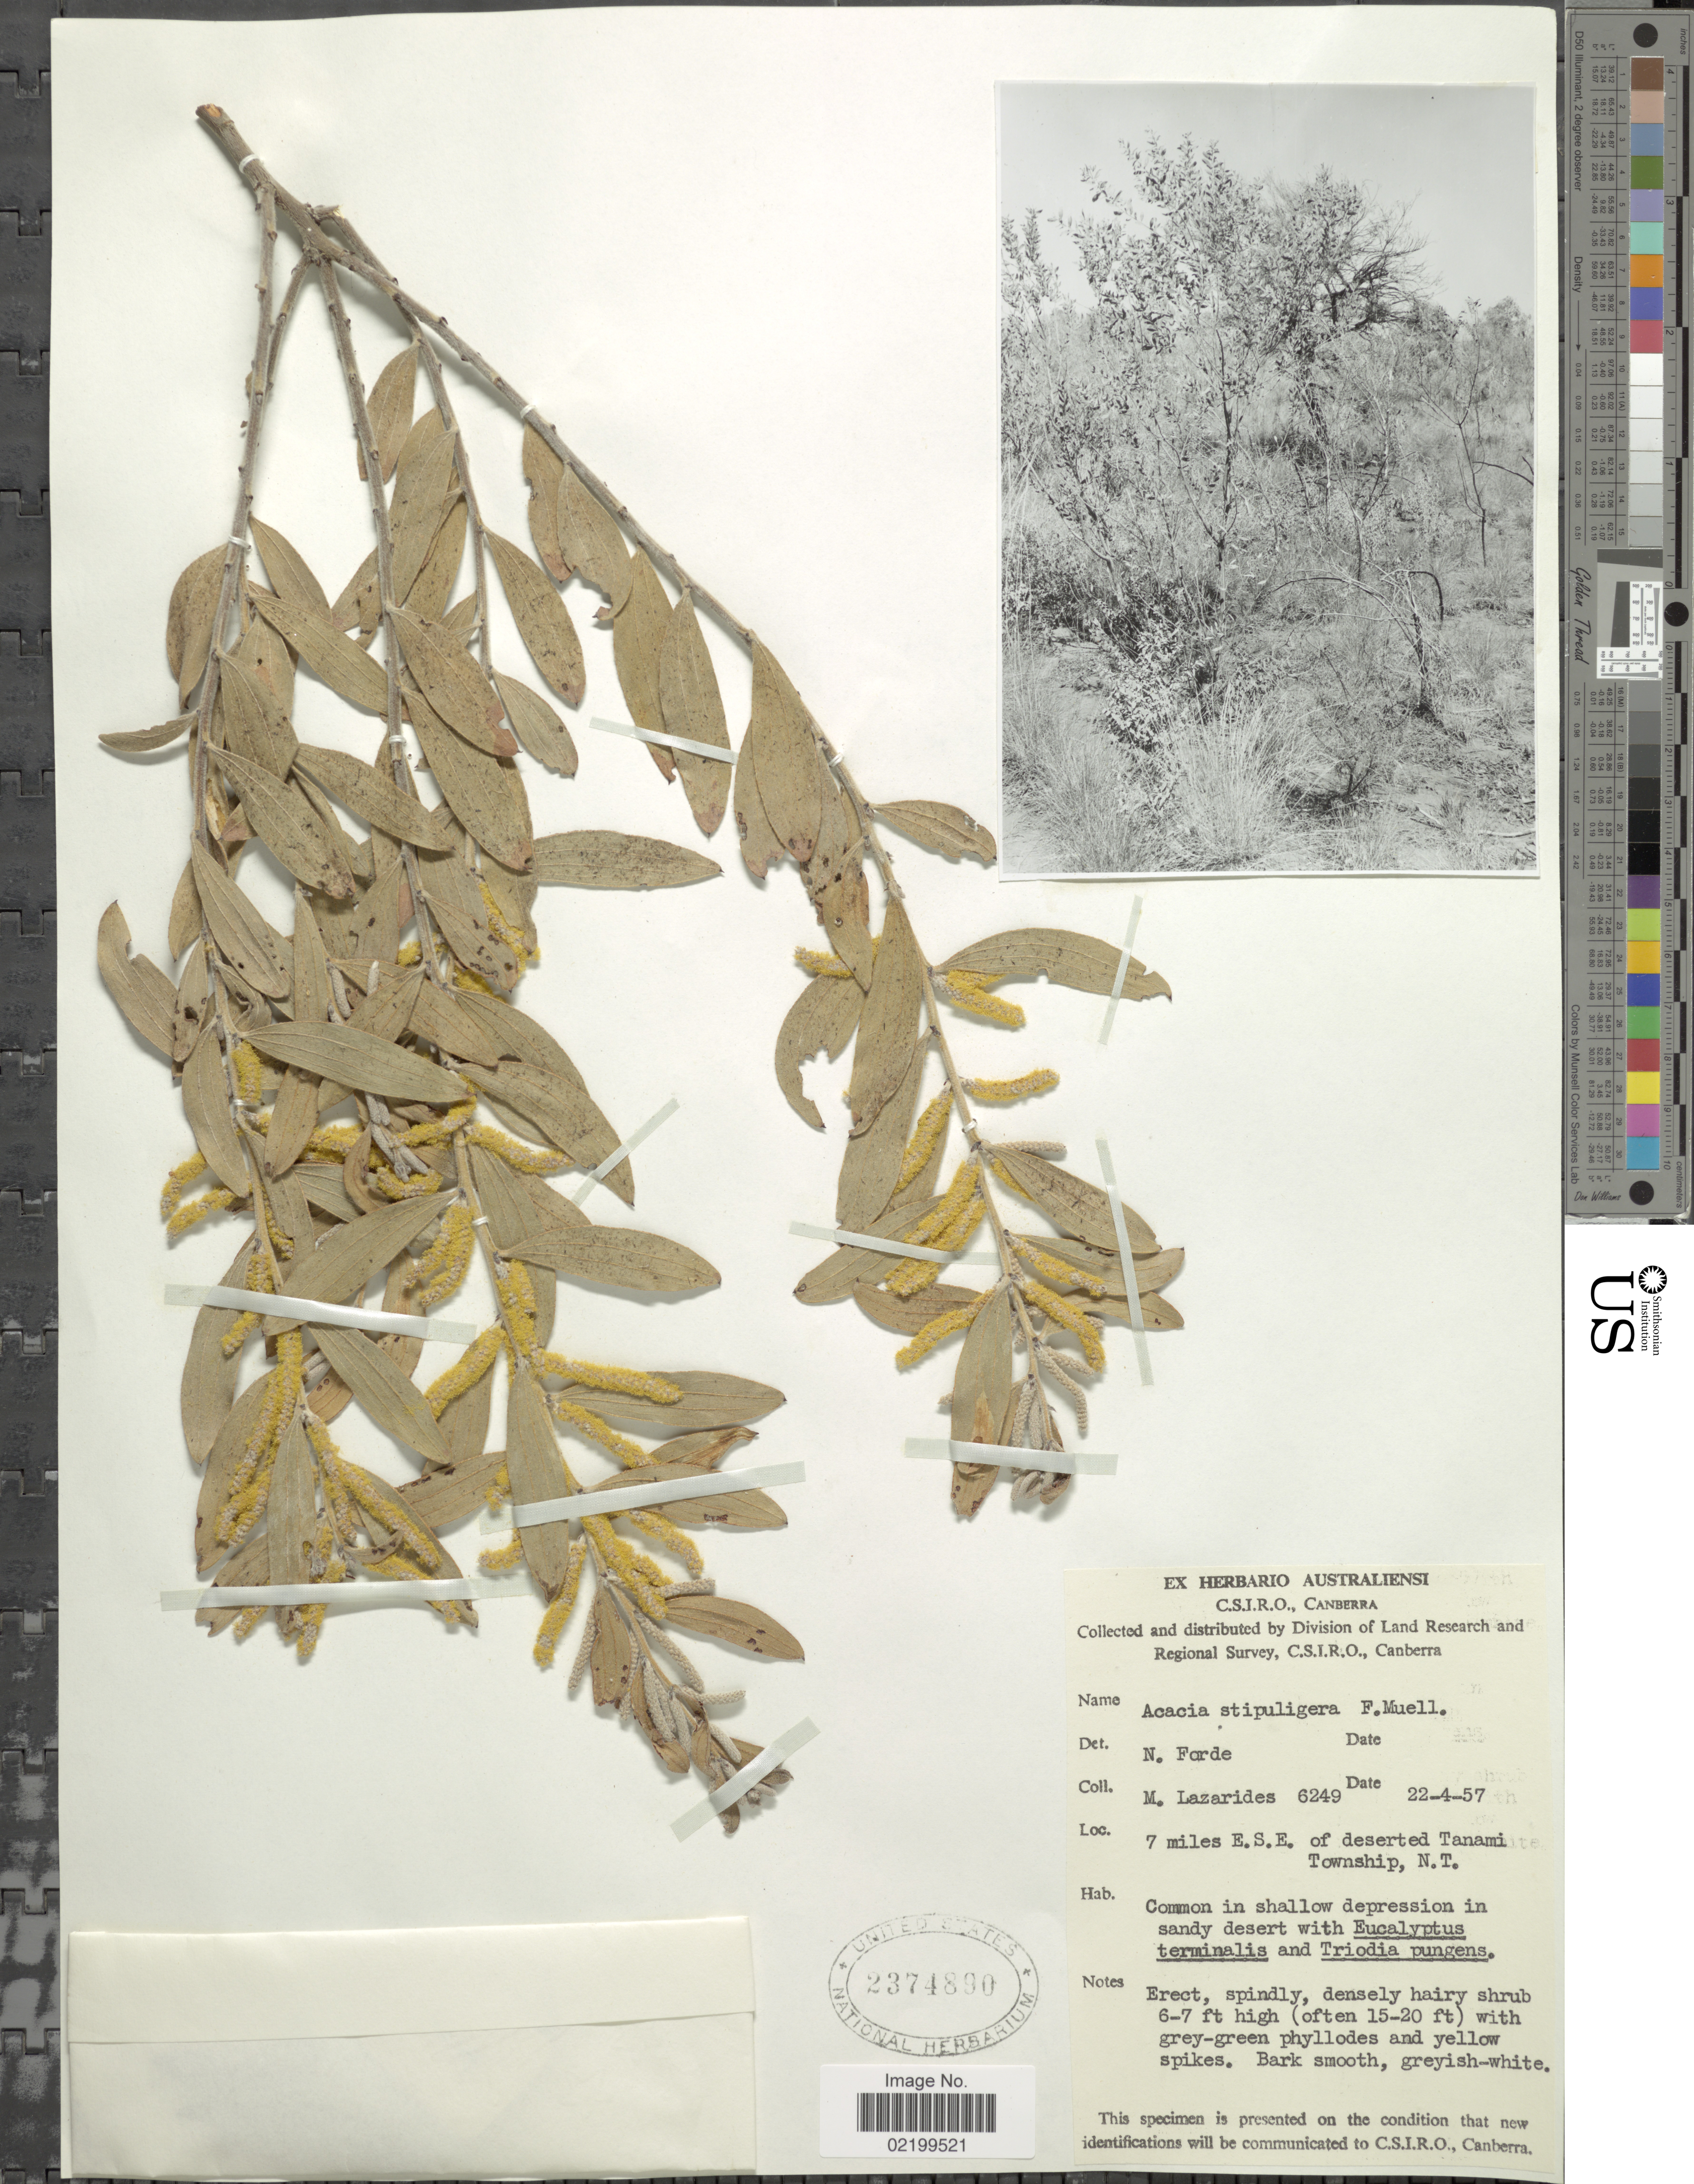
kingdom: Plantae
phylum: Tracheophyta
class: Magnoliopsida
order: Fabales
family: Fabaceae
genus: Acacia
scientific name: Acacia stipuligera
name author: F. Muell.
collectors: M. Lazarides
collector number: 6249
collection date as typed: Transcribed d/m/y: 22/4/57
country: Australia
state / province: Northern Territory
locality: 7 miles E.S.E. of deserted Tanami Township, N.T.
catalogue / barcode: US 2374890